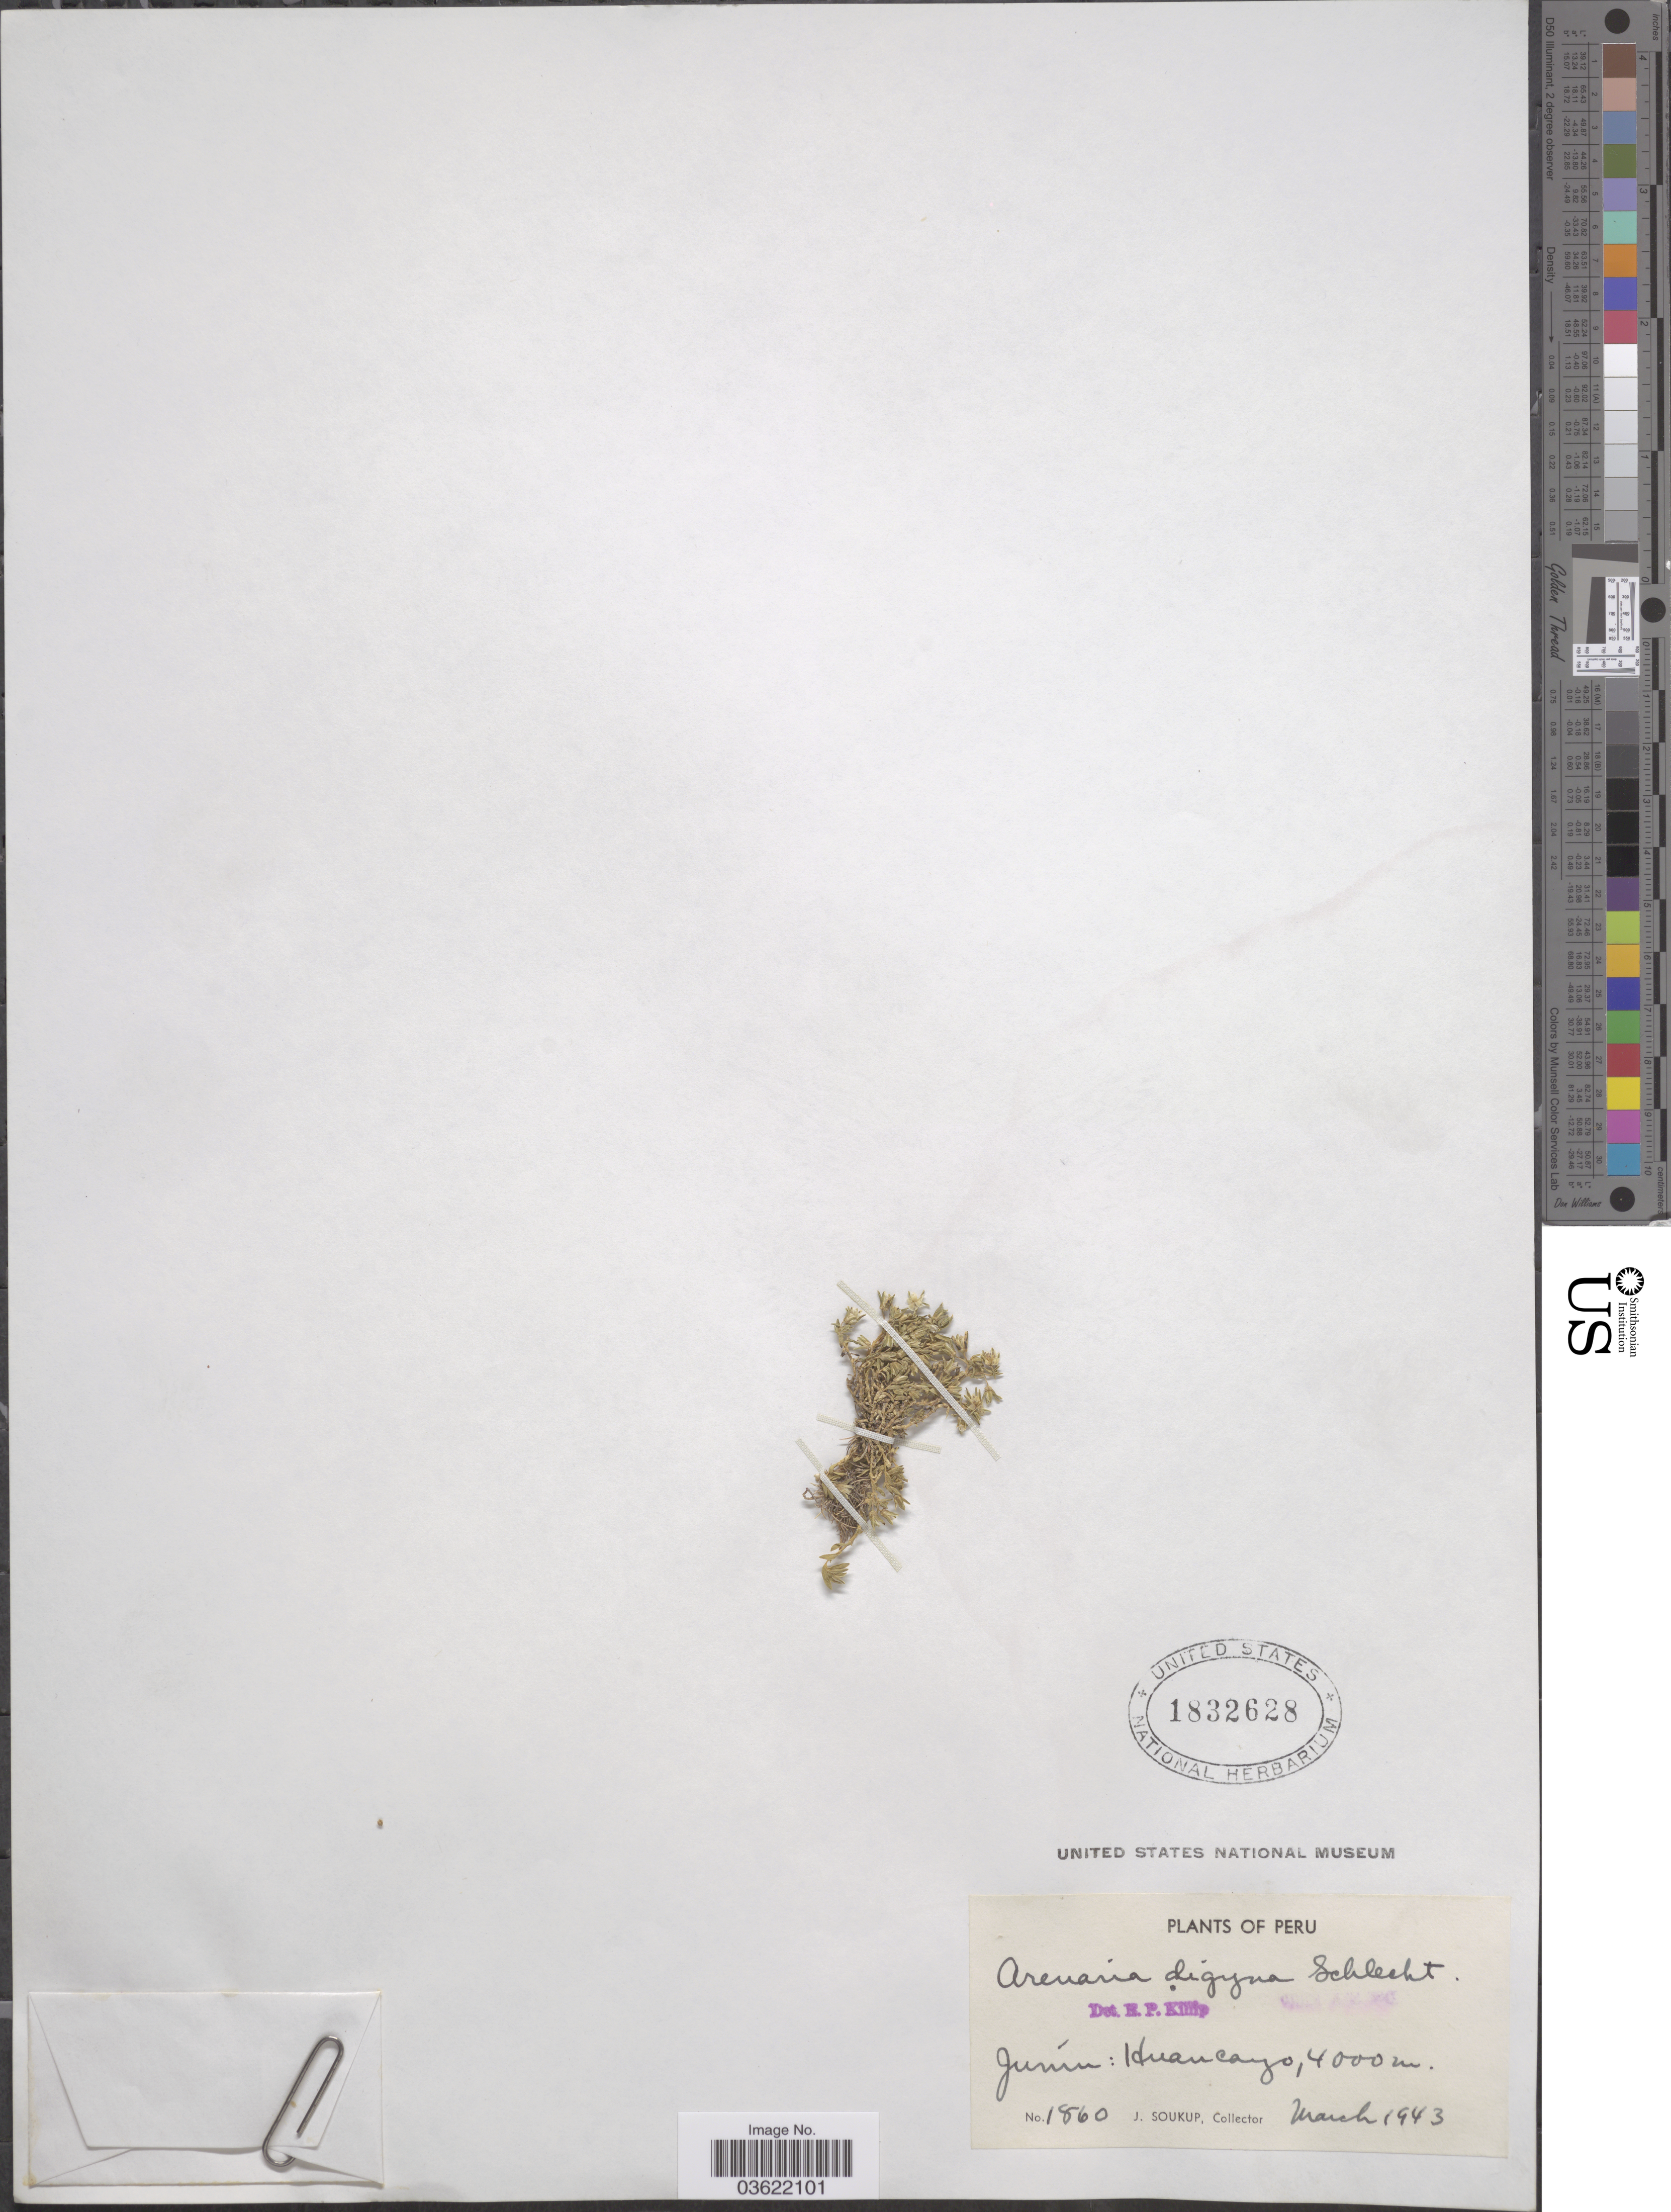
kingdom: Plantae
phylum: Tracheophyta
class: Magnoliopsida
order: Caryophyllales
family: Caryophyllaceae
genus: Arenaria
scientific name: Arenaria scopulorum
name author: Kunth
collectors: J. Soukup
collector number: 1860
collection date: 1943-03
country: Peru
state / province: Junín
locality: Huancayo.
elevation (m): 4000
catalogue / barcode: US 1832628